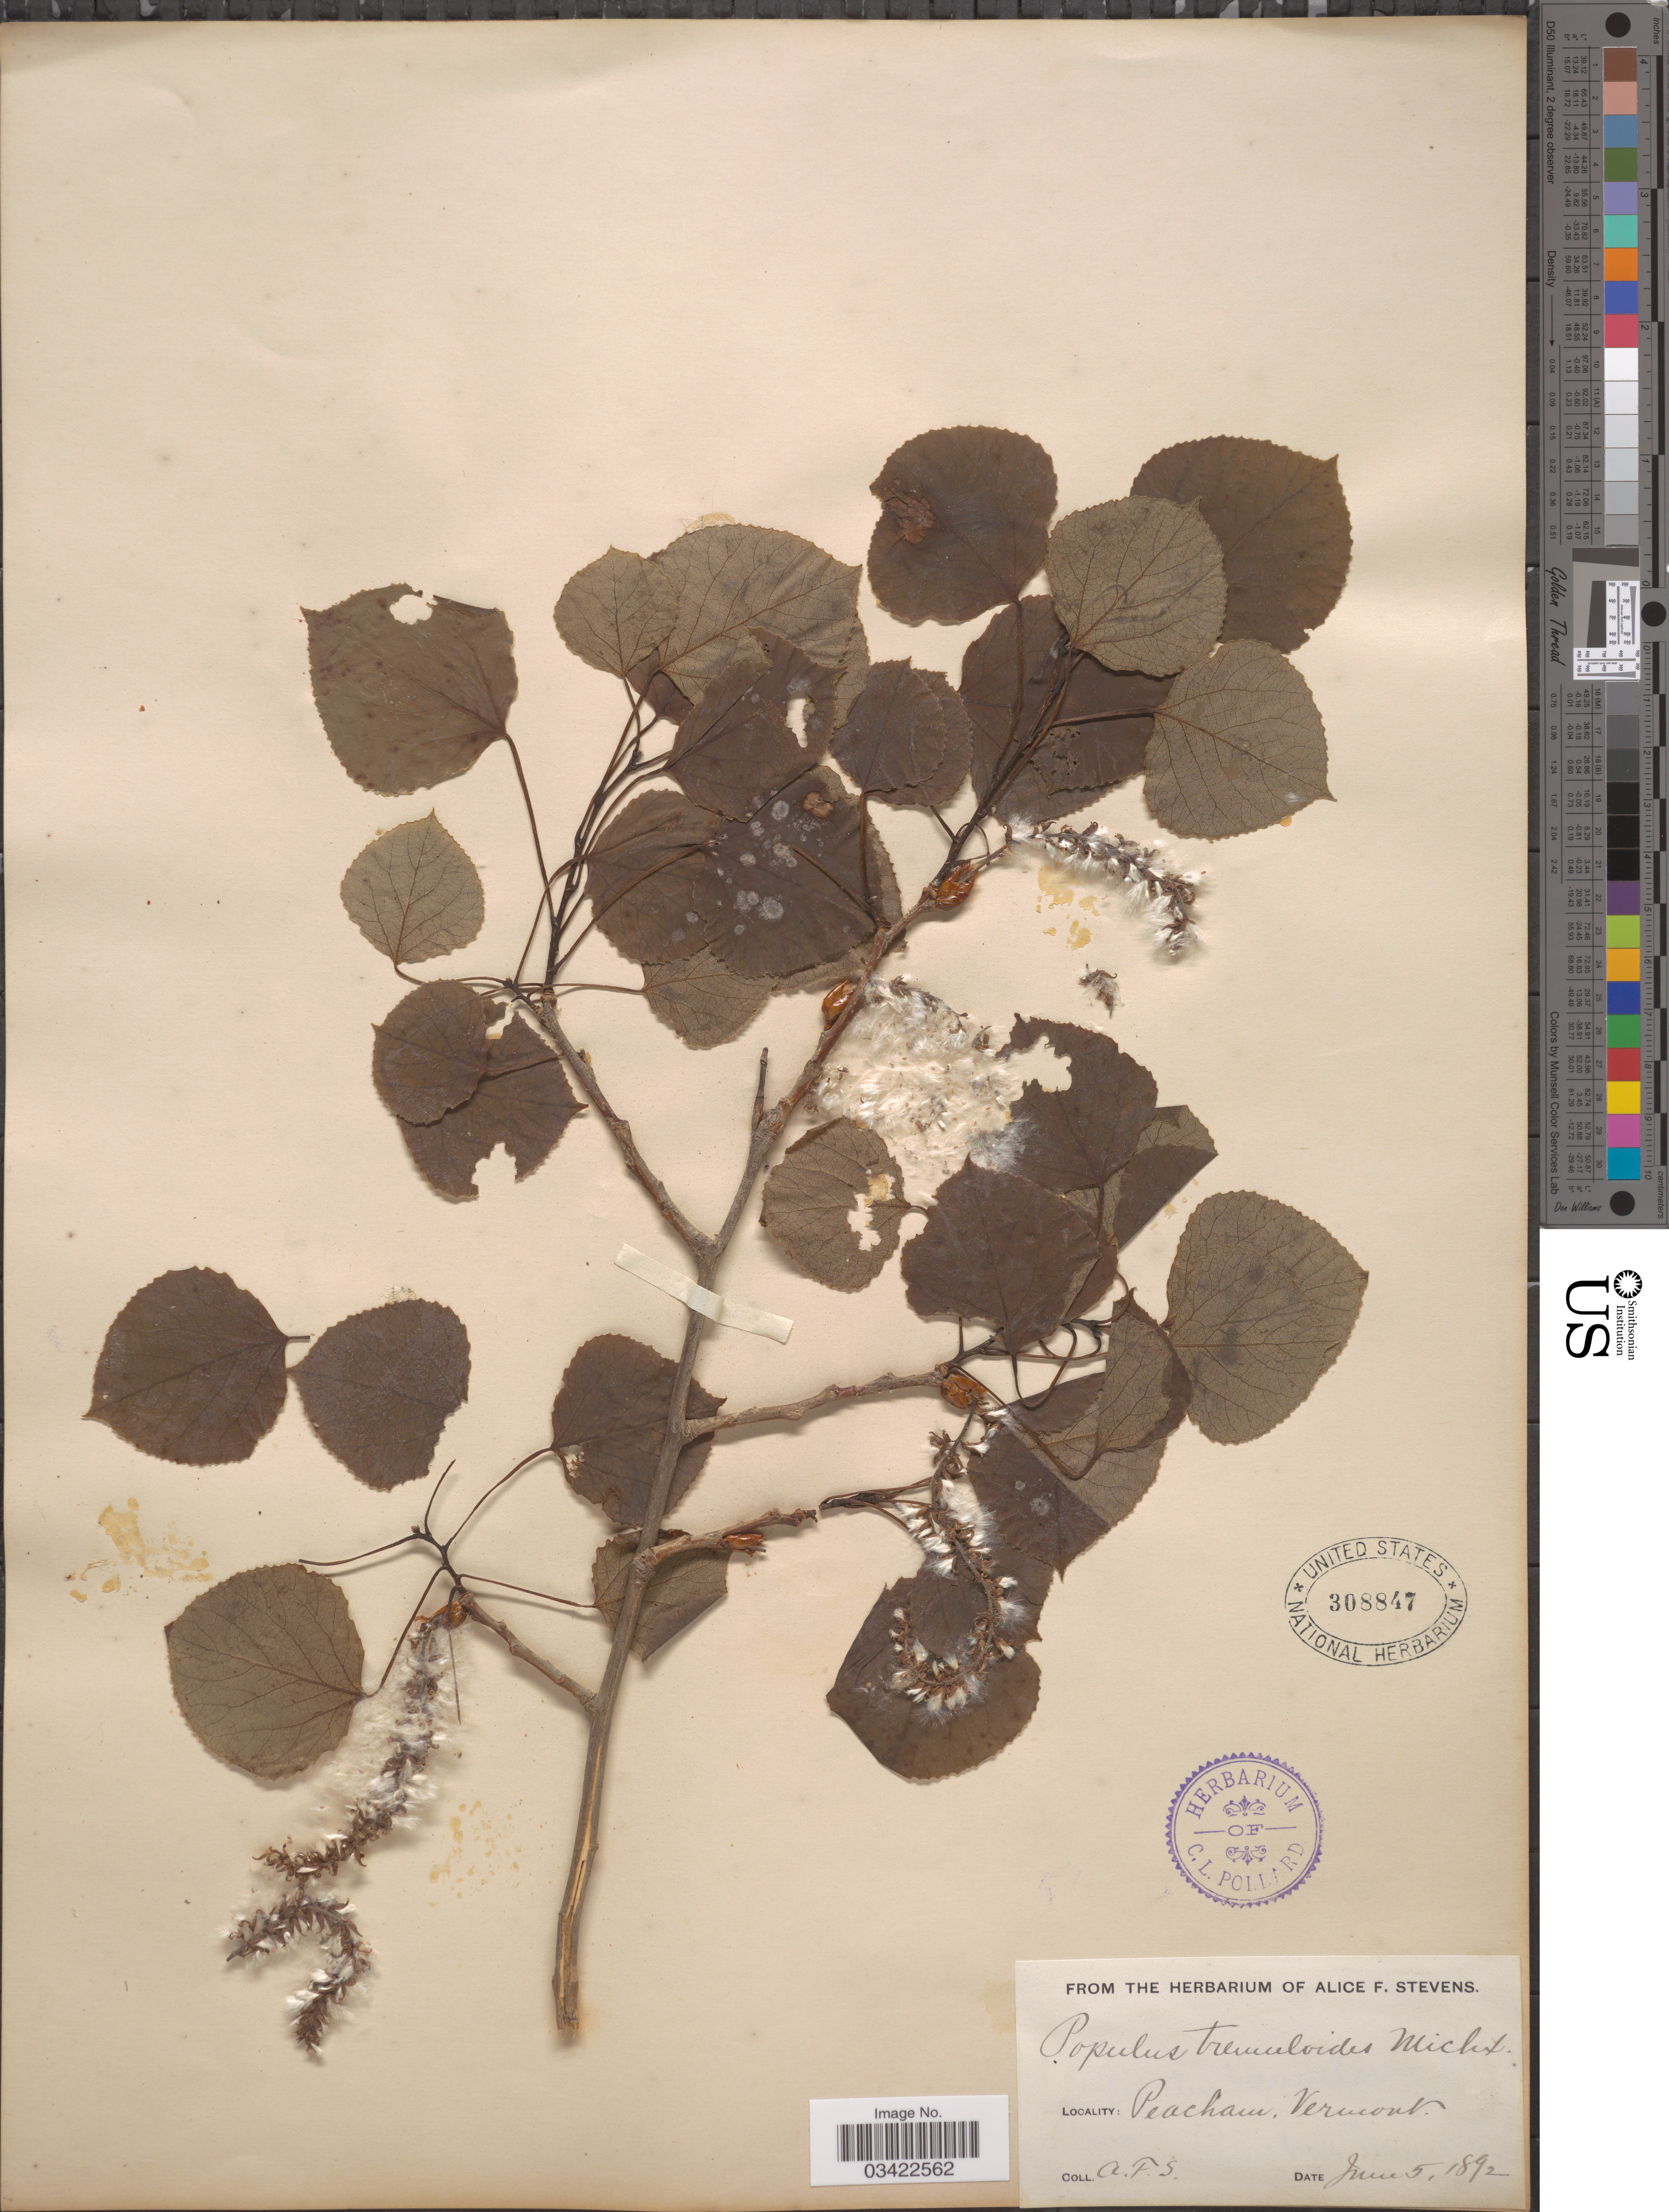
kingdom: Plantae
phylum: Tracheophyta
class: Magnoliopsida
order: Malpighiales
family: Salicaceae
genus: Populus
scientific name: Populus tremuloides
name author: Michx.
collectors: A. Stevens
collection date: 1892-06-05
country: United States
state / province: Vermont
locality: Peacham.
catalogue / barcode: US 308847